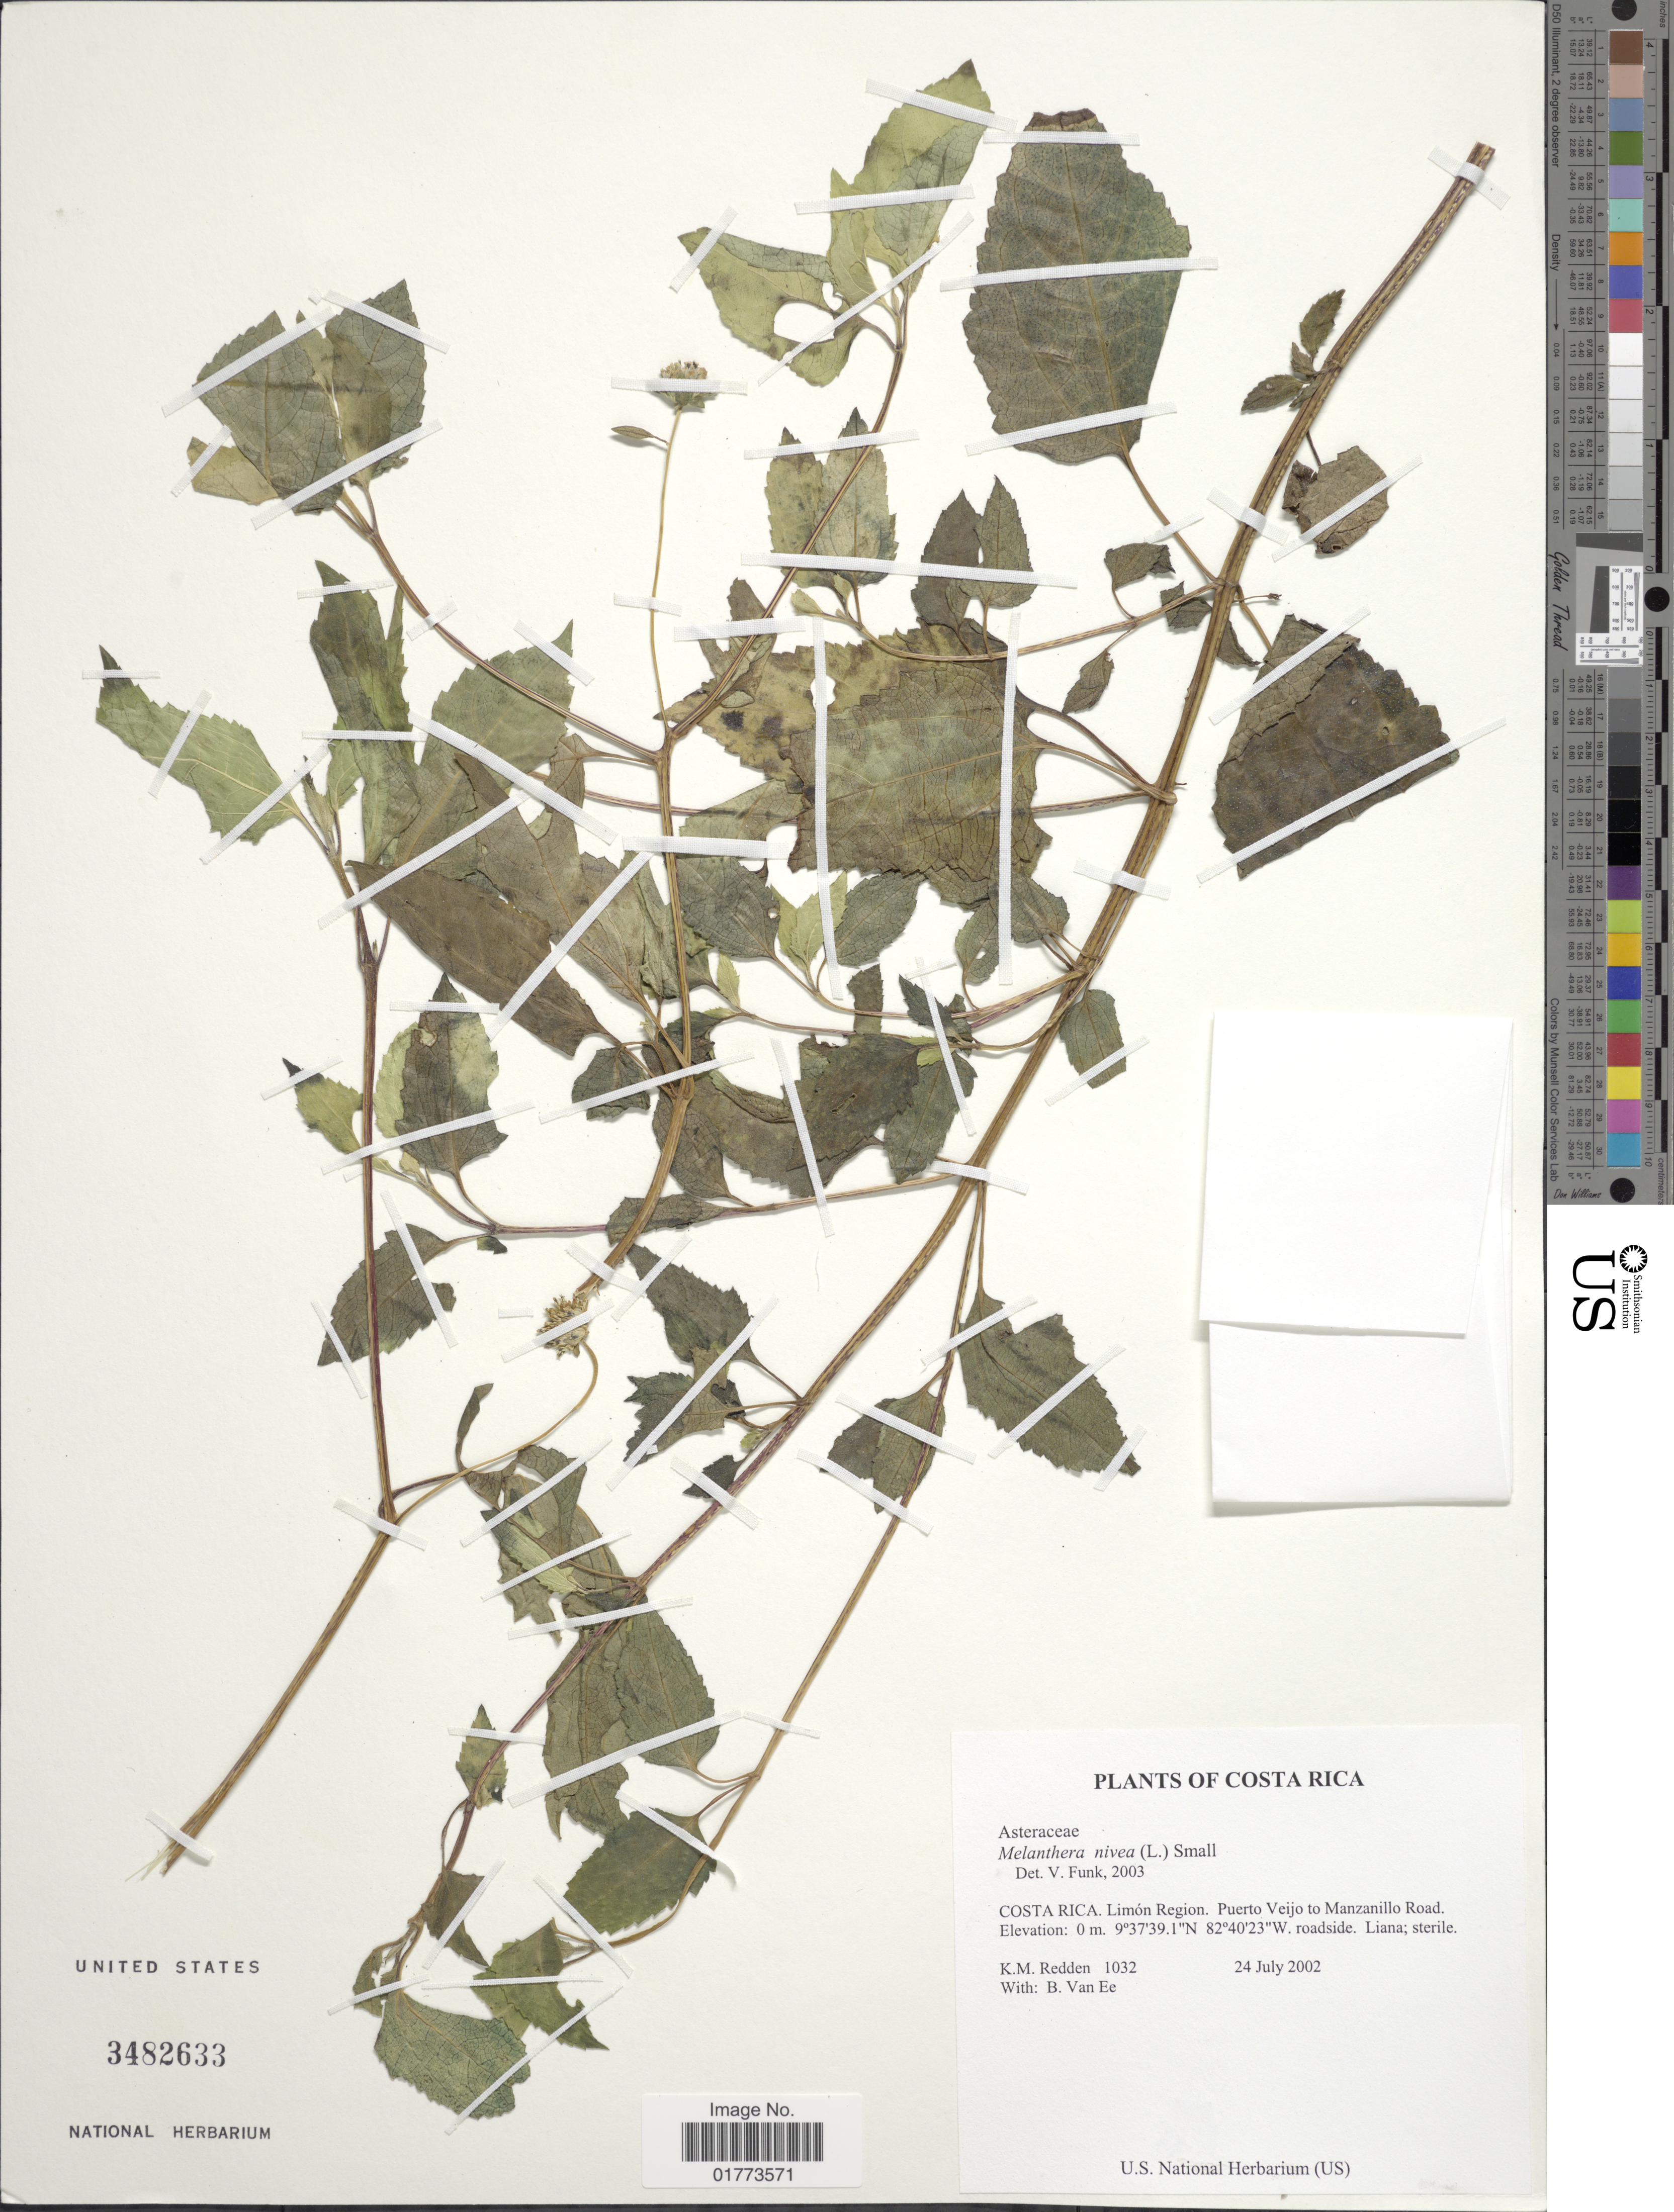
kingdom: Plantae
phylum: Tracheophyta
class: Magnoliopsida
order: Asterales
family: Asteraceae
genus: Melanthera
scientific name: Melanthera nivea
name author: (L.) Small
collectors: K. M. Redden & B. van Ee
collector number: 1032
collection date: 2002-07-24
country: Costa Rica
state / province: Limón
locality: Limón Region. Puerto Veijo to Manzanillo Road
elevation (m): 0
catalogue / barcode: US 3482633